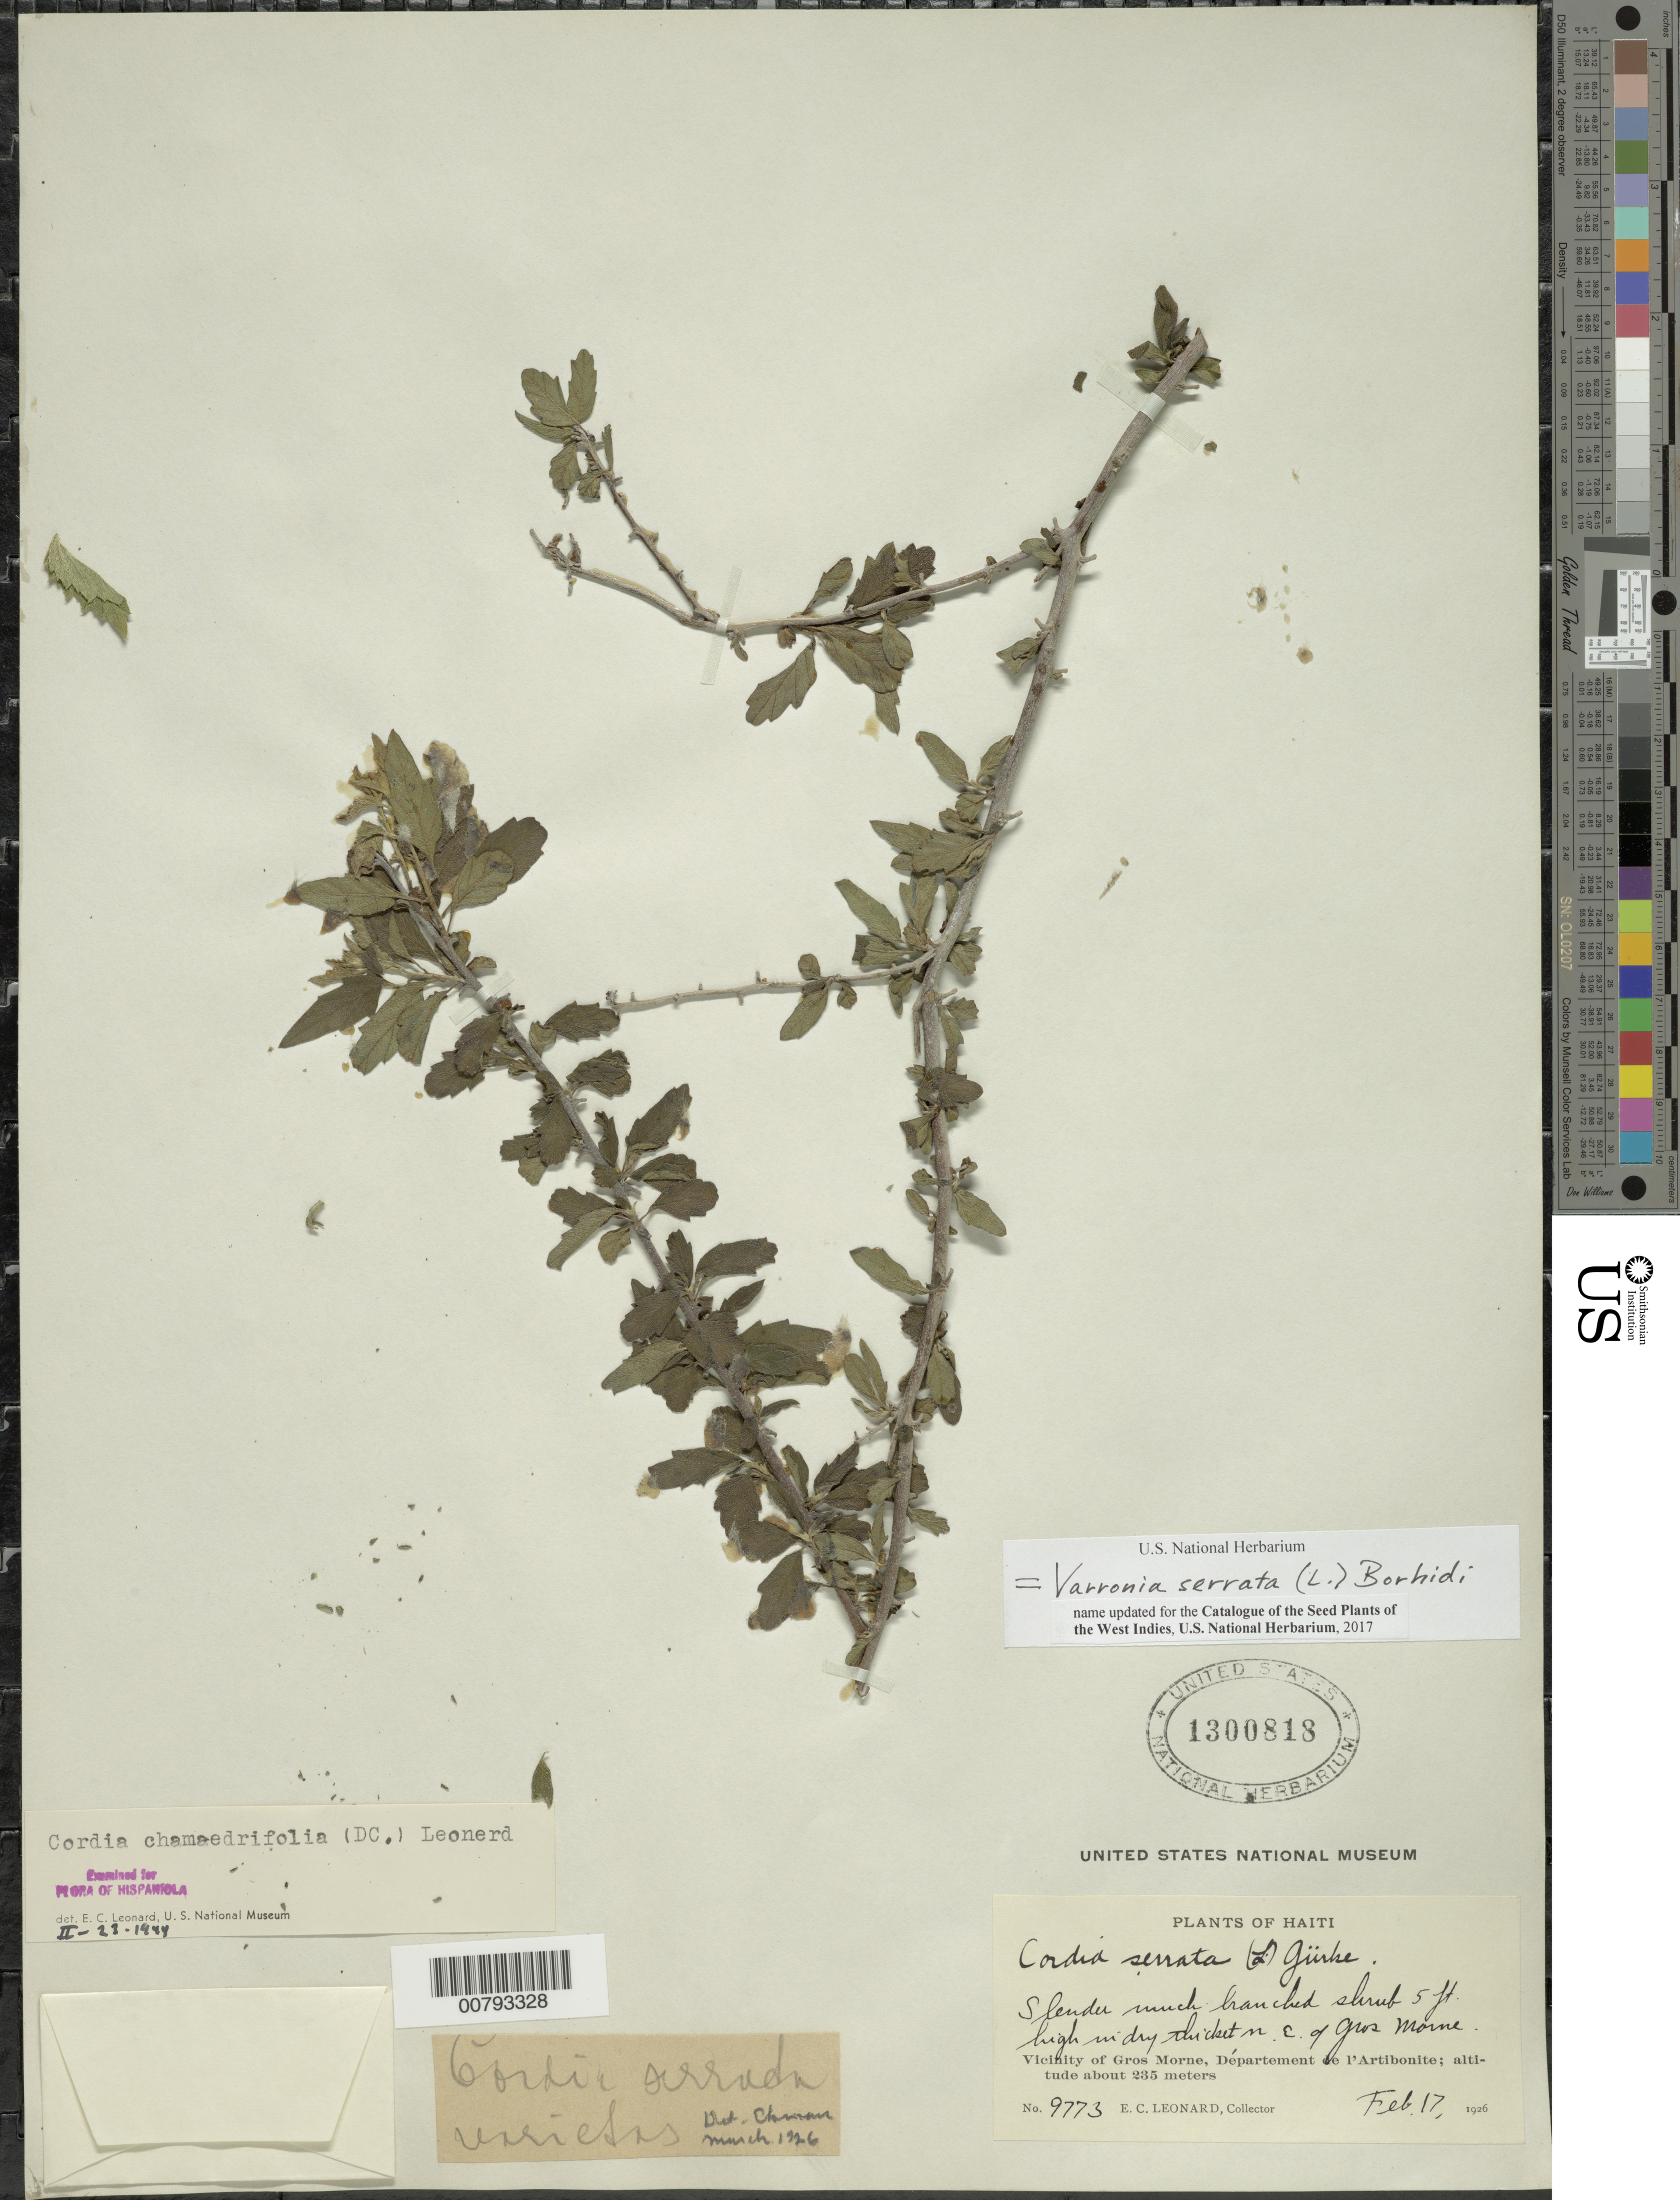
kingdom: Plantae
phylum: Tracheophyta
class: Magnoliopsida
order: Boraginales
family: Cordiaceae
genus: Varronia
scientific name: Varronia serrata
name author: (L.) Borhidi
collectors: E. C. Leonard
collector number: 9773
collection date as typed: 17 Feb 1926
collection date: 1926-02-17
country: Haiti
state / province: Artibonite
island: Hispaniola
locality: Vicinity of Gros Morne, N.E. of Gros Morne.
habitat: In dry thicket.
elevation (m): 235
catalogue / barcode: US 1300818